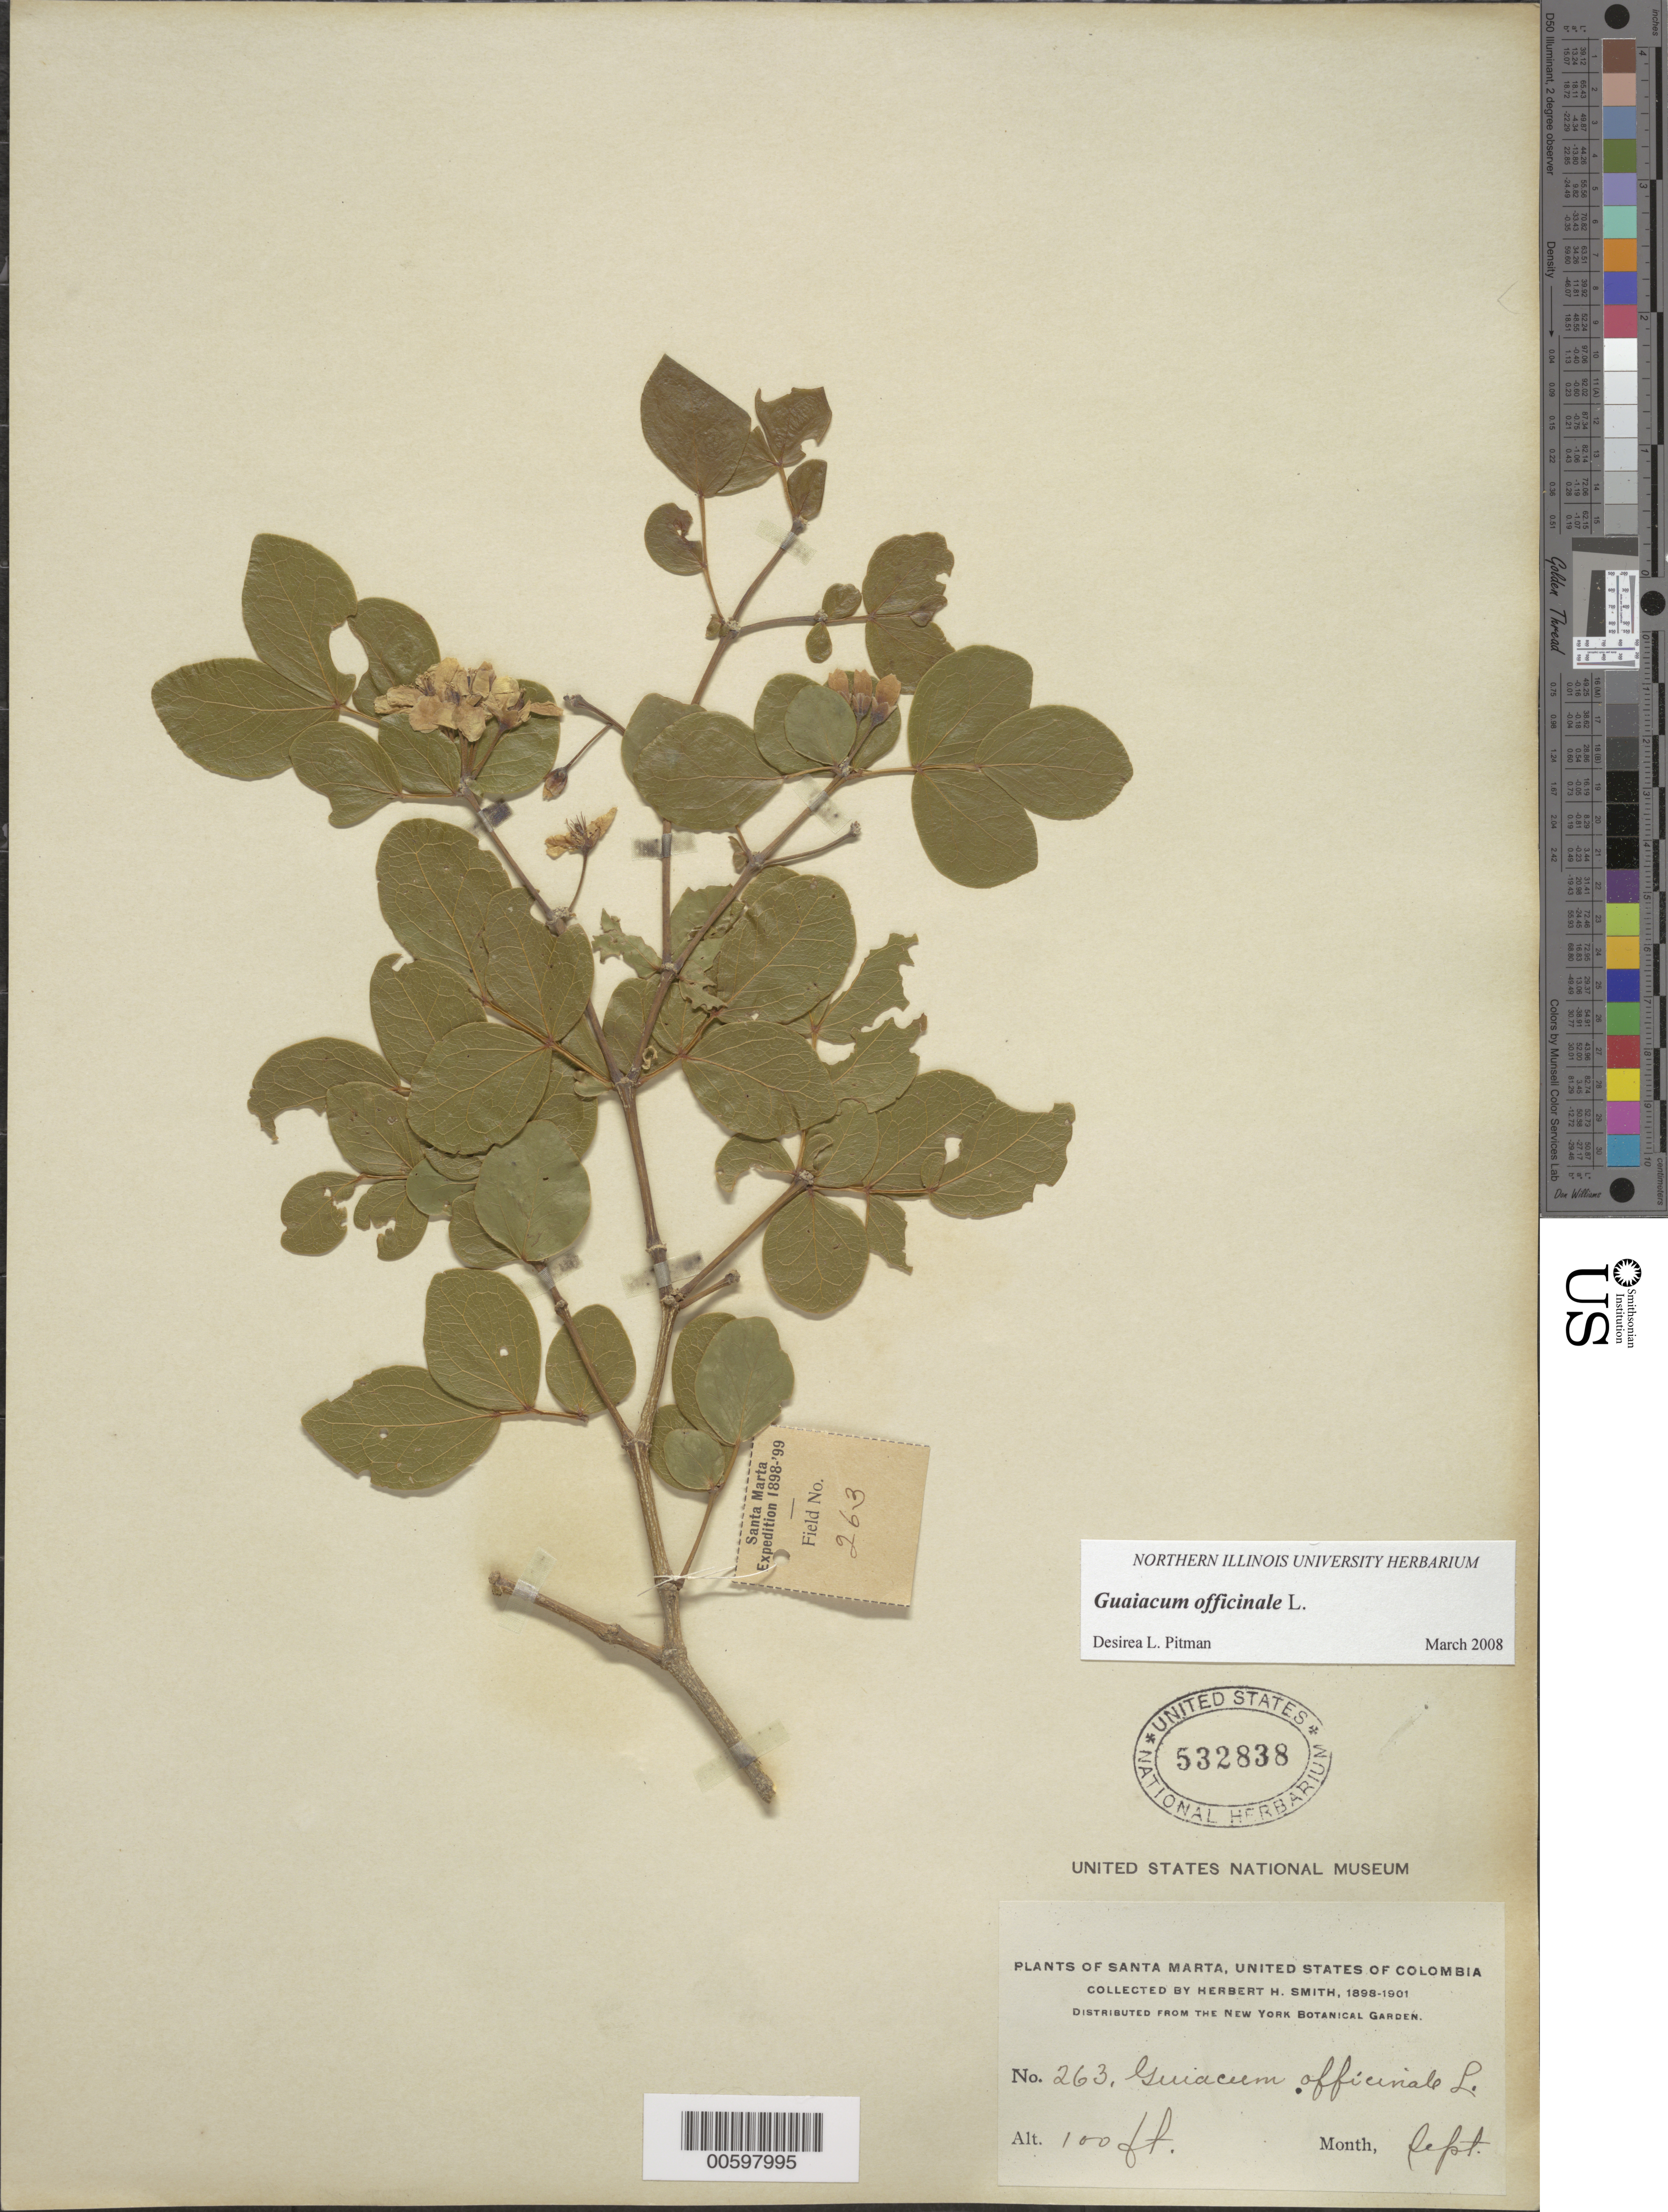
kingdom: Plantae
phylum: Tracheophyta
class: Magnoliopsida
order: Zygophyllales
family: Zygophyllaceae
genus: Guaiacum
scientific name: Guaiacum officinale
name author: L.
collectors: Herbert H. Smith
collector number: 263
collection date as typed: Sep 1898 to - --- 1901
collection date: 1898-09/1901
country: Colombia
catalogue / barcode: US 532838